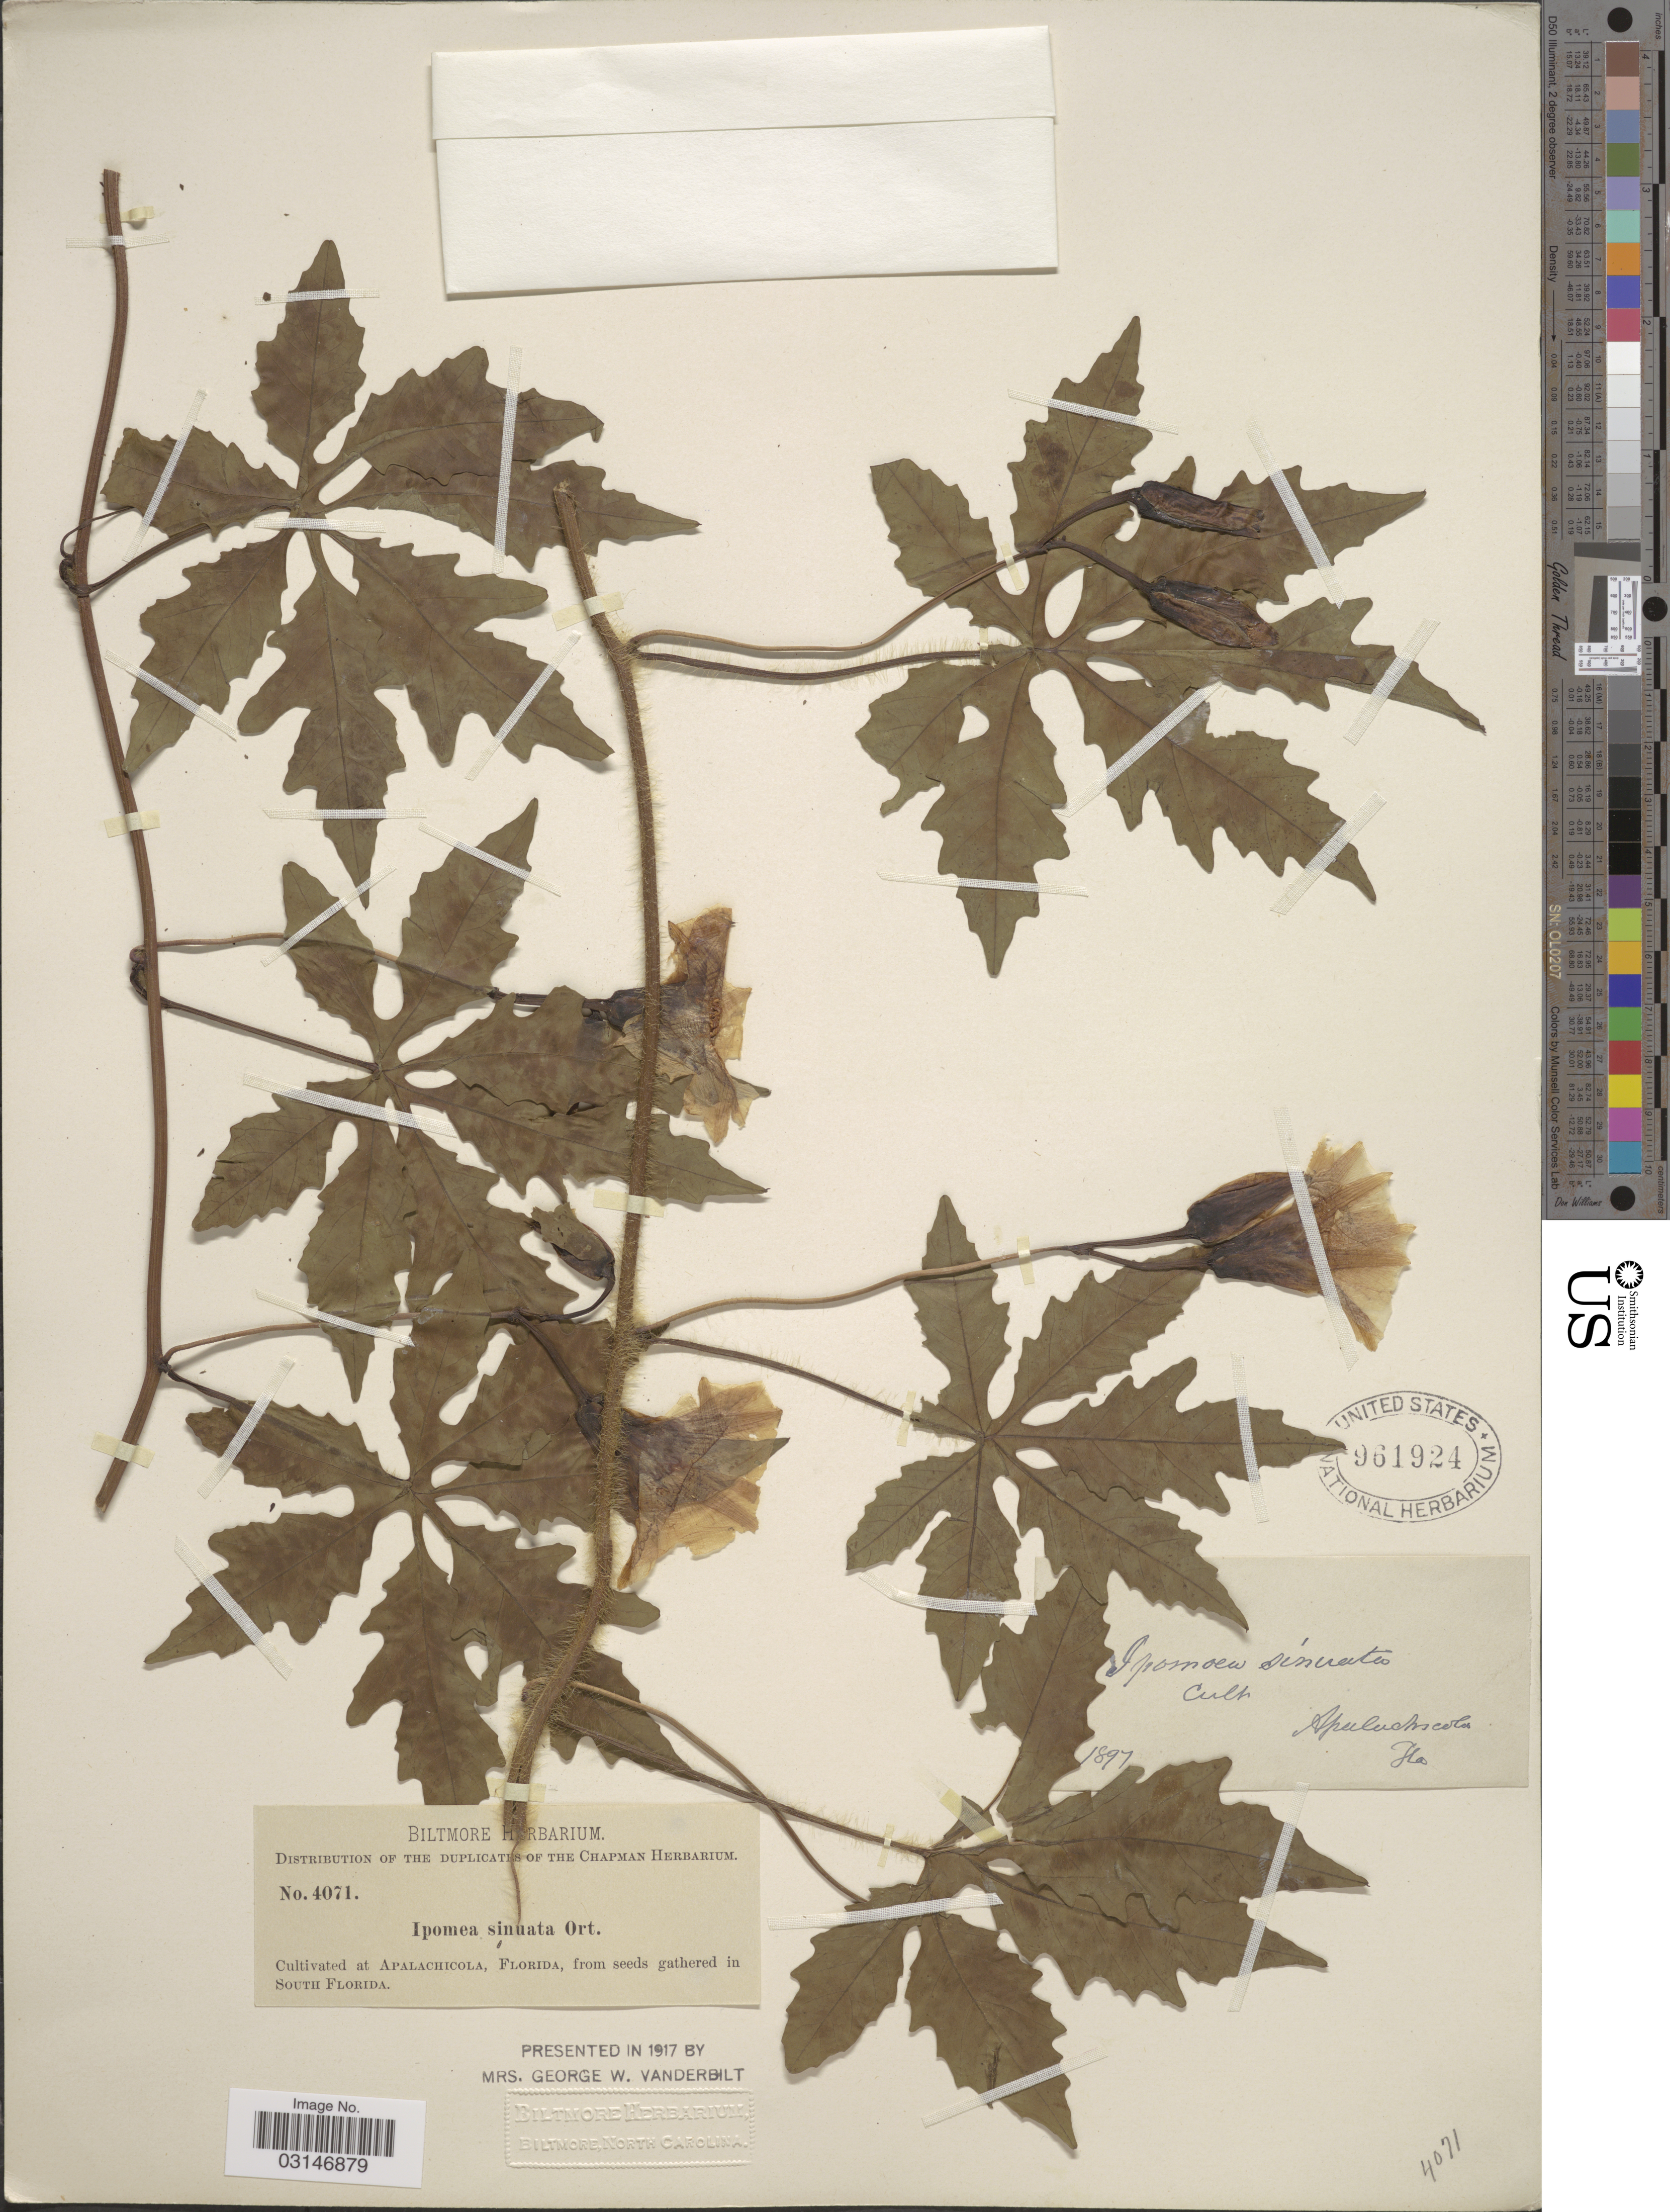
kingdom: Plantae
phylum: Tracheophyta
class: Magnoliopsida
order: Solanales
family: Convolvulaceae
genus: Distimake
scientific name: Distimake dissectus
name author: (Jacq.) A. R. Simões & Staples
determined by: Strong, Mark T., (BOT), Smithsonian Institution - National Museum of Natural History (UNITED STATES)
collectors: ex herb. Biltmore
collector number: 4071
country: United States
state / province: Florida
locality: Apalachicola.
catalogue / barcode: US 961924